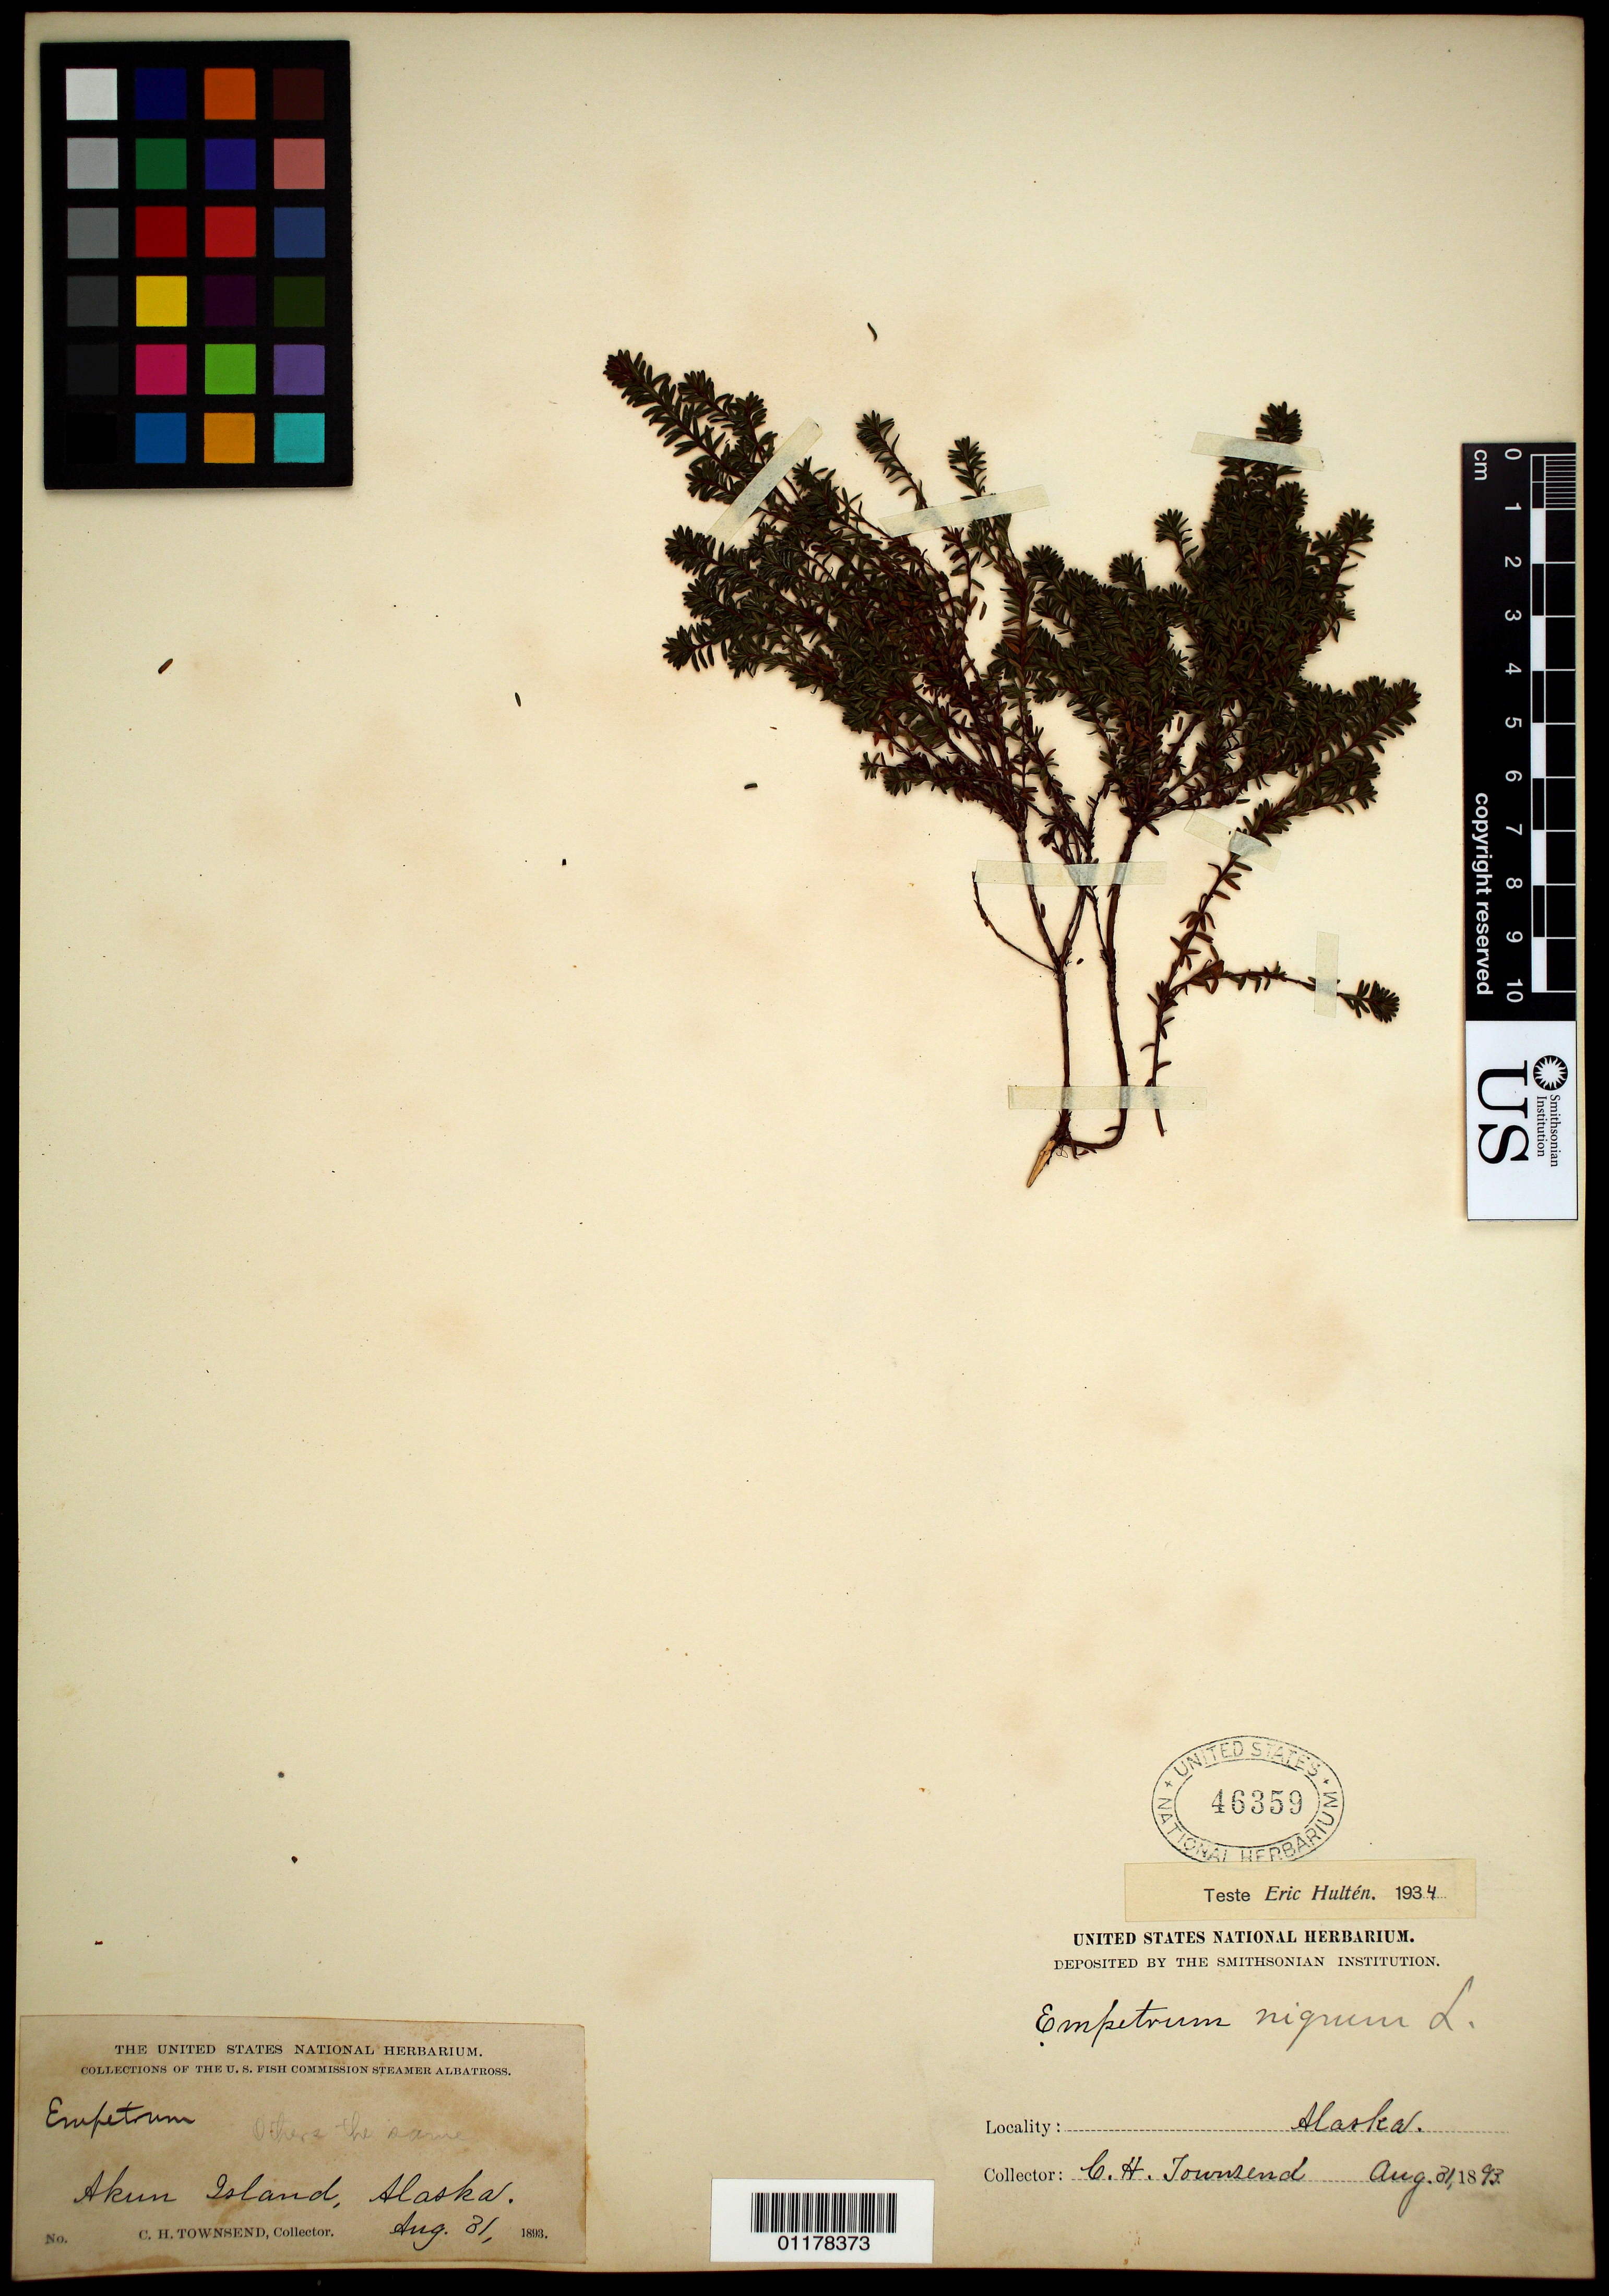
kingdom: Plantae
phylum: Tracheophyta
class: Magnoliopsida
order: Ericales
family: Ericaceae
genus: Empetrum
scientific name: Empetrum nigrum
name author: L.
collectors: C. H. Townsend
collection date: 1893-08-31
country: United States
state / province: Alaska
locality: Akun Island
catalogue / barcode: US 46359